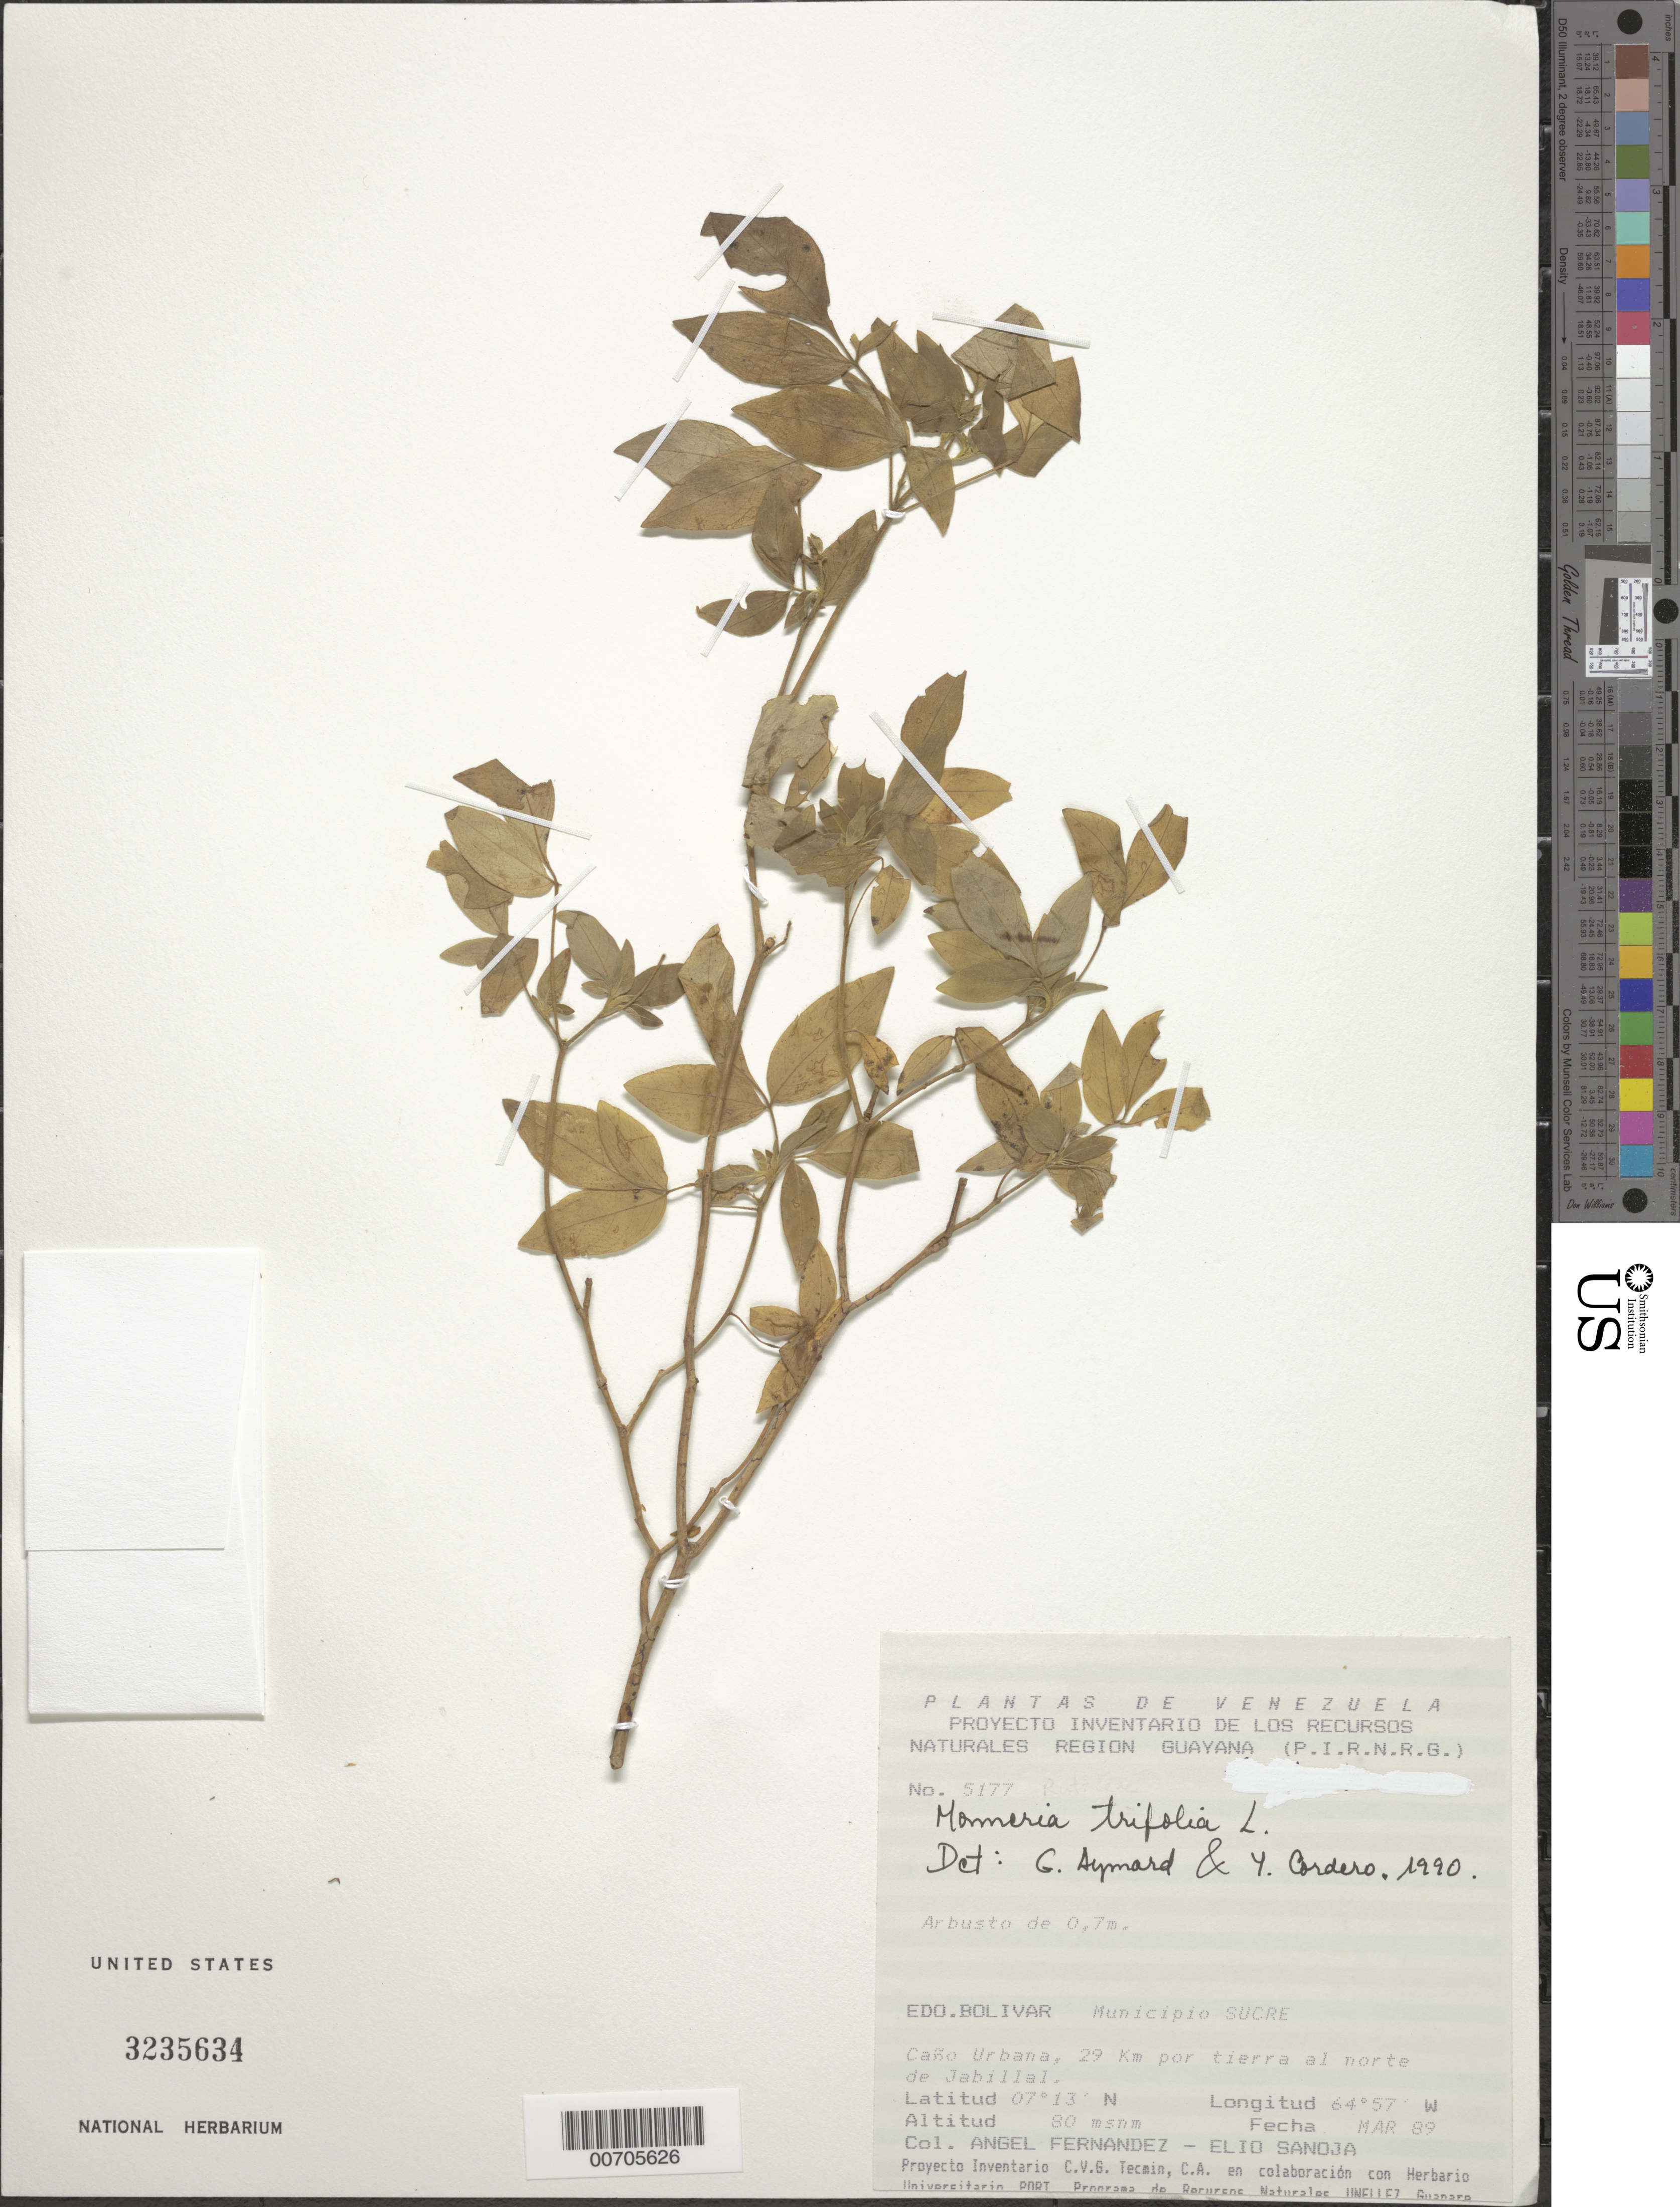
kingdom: Plantae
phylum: Tracheophyta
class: Magnoliopsida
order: Sapindales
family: Rutaceae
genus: Ertela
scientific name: Ertela trifolia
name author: (L.) Kuntze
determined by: Strong, Mark T., (BOT), Smithsonian Institution - National Museum of Natural History (UNITED STATES)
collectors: A. Fernández & E. Sanoja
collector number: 5177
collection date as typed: Mar-89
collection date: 1989-03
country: Venezuela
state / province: Bolívar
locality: Mun. Sucre, Caño Urbana, 29 km N of Jabillal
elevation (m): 80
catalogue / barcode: US 3235634